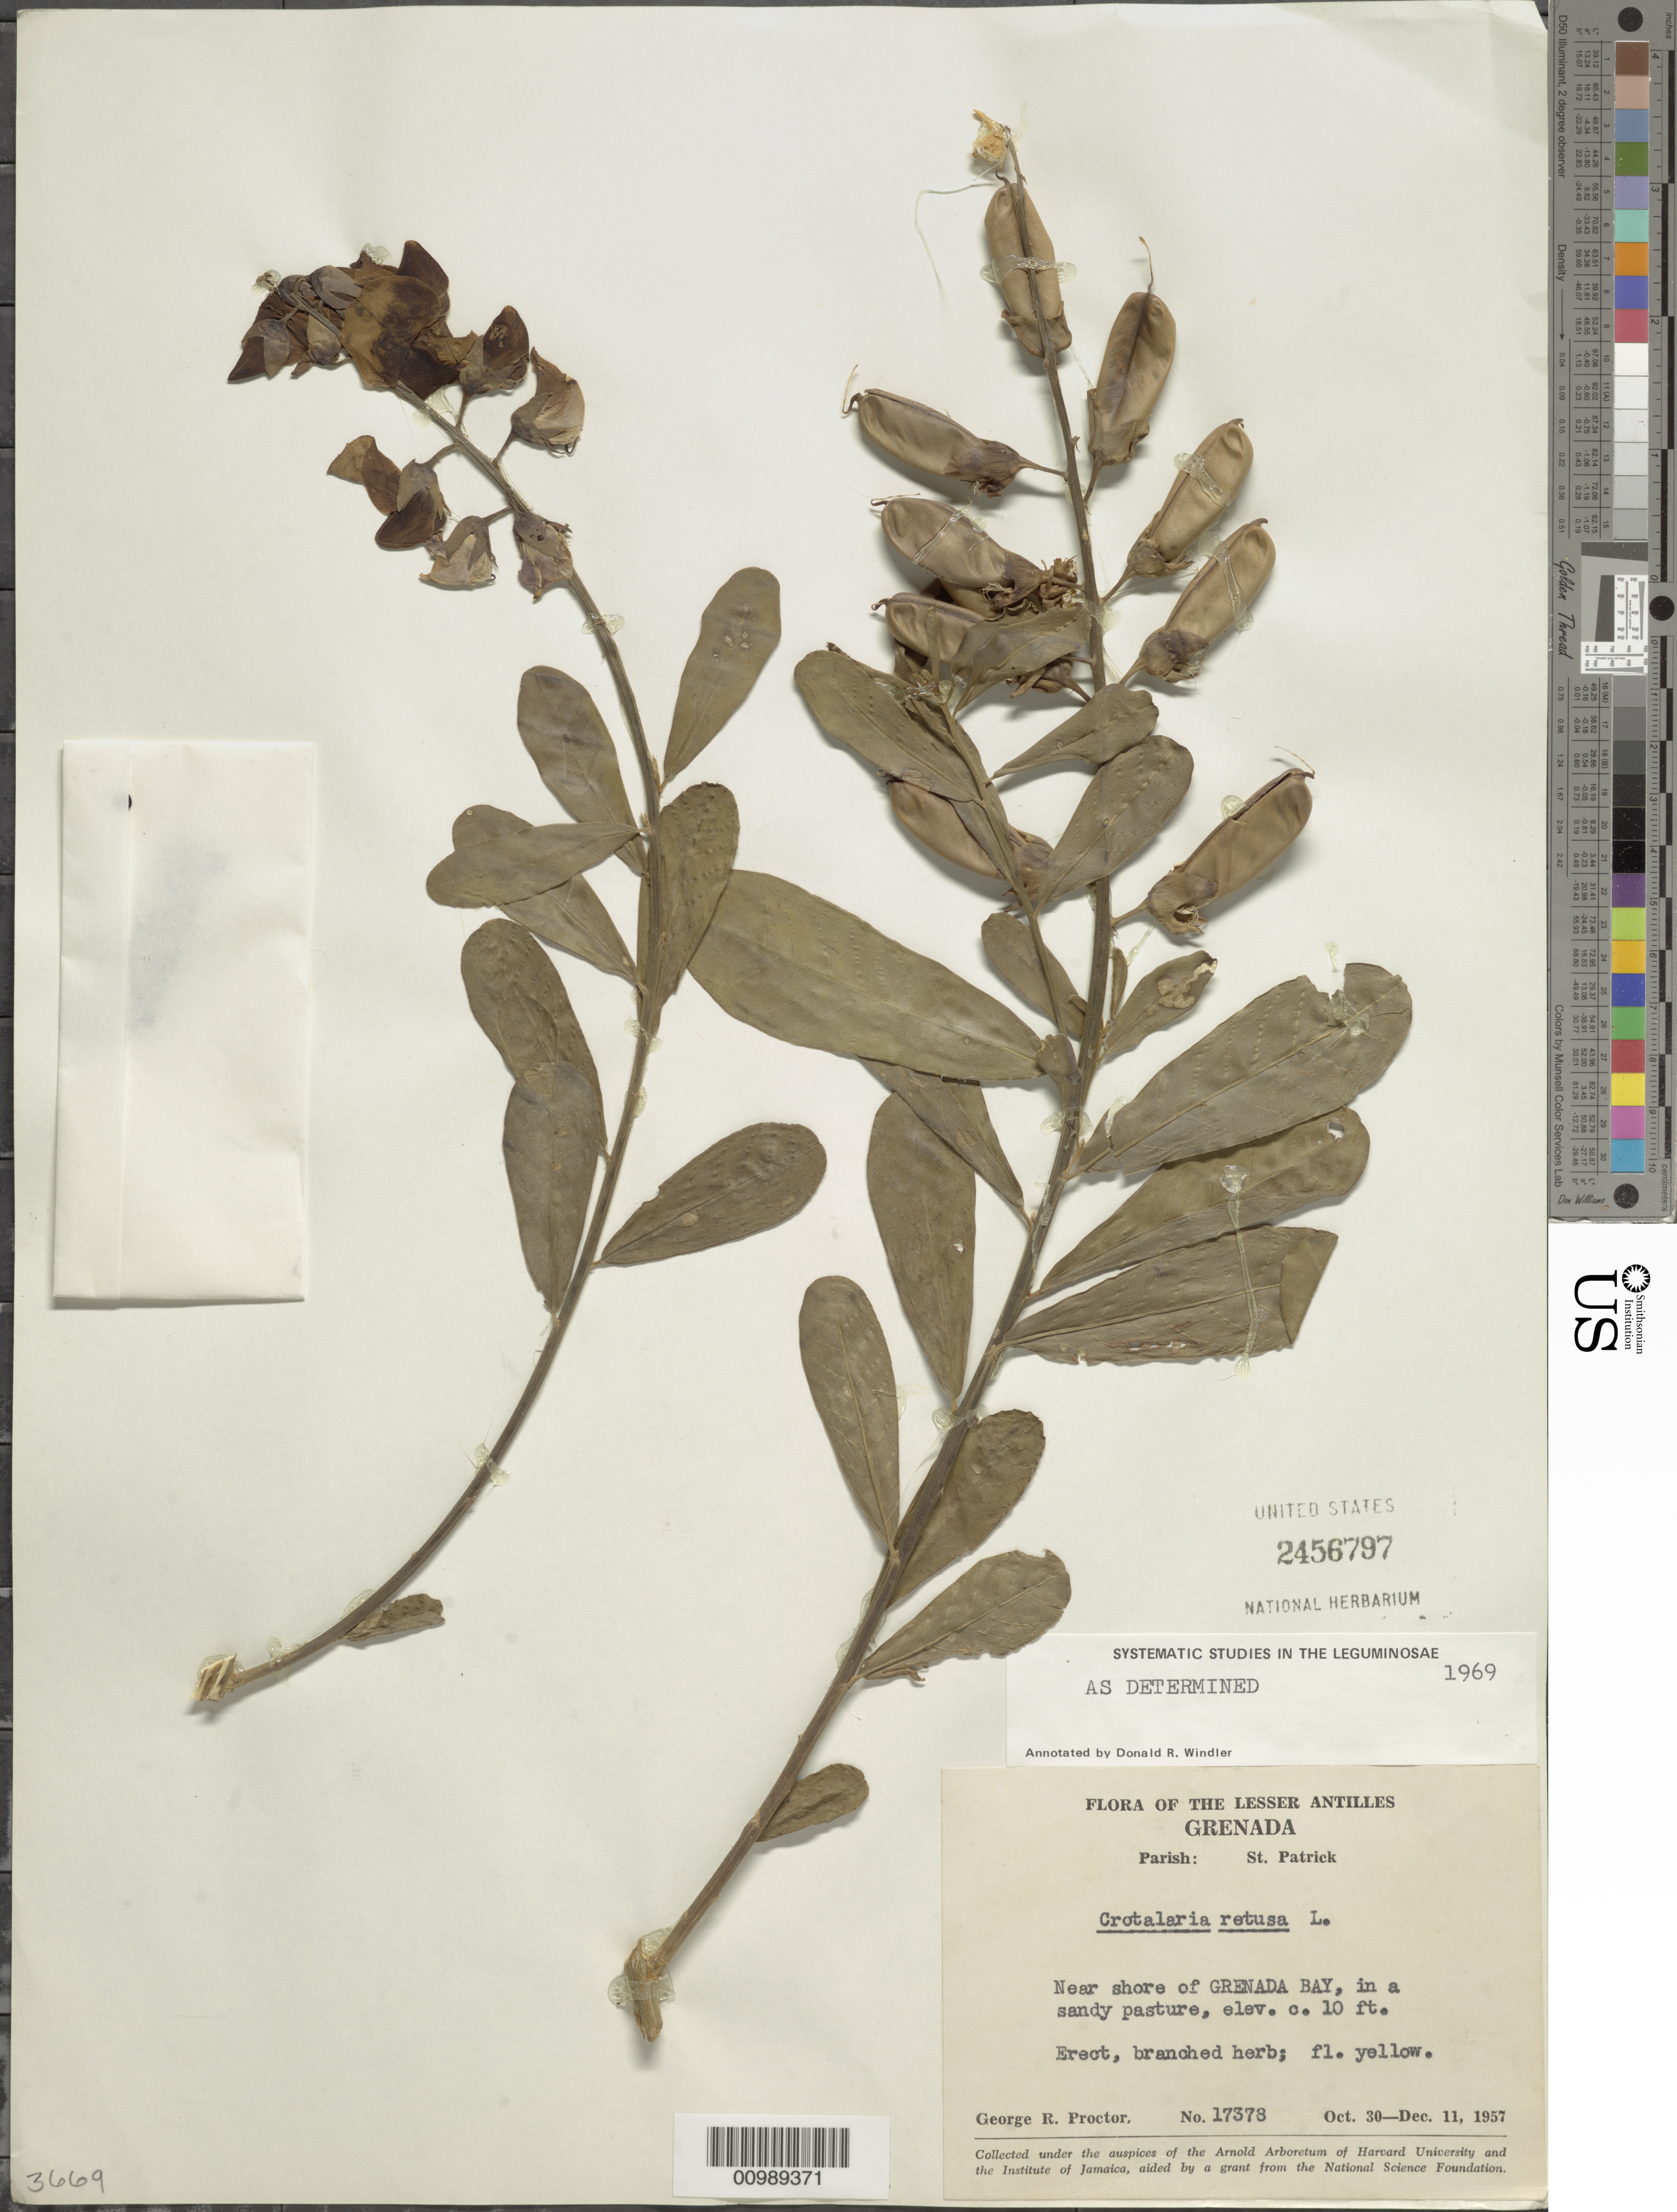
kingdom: Plantae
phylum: Tracheophyta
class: Magnoliopsida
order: Fabales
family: Fabaceae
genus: Crotalaria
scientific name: Crotalaria retusa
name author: L.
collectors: G. R. Proctor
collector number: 17378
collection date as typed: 30 Oct 1957 to 11 Dec 1957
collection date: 1957-10-30/1957-12-11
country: Grenada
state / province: Saint Patrick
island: Grenada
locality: Near shore of Grenada Bay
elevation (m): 3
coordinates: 0 N, 0 E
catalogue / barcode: US 2456797